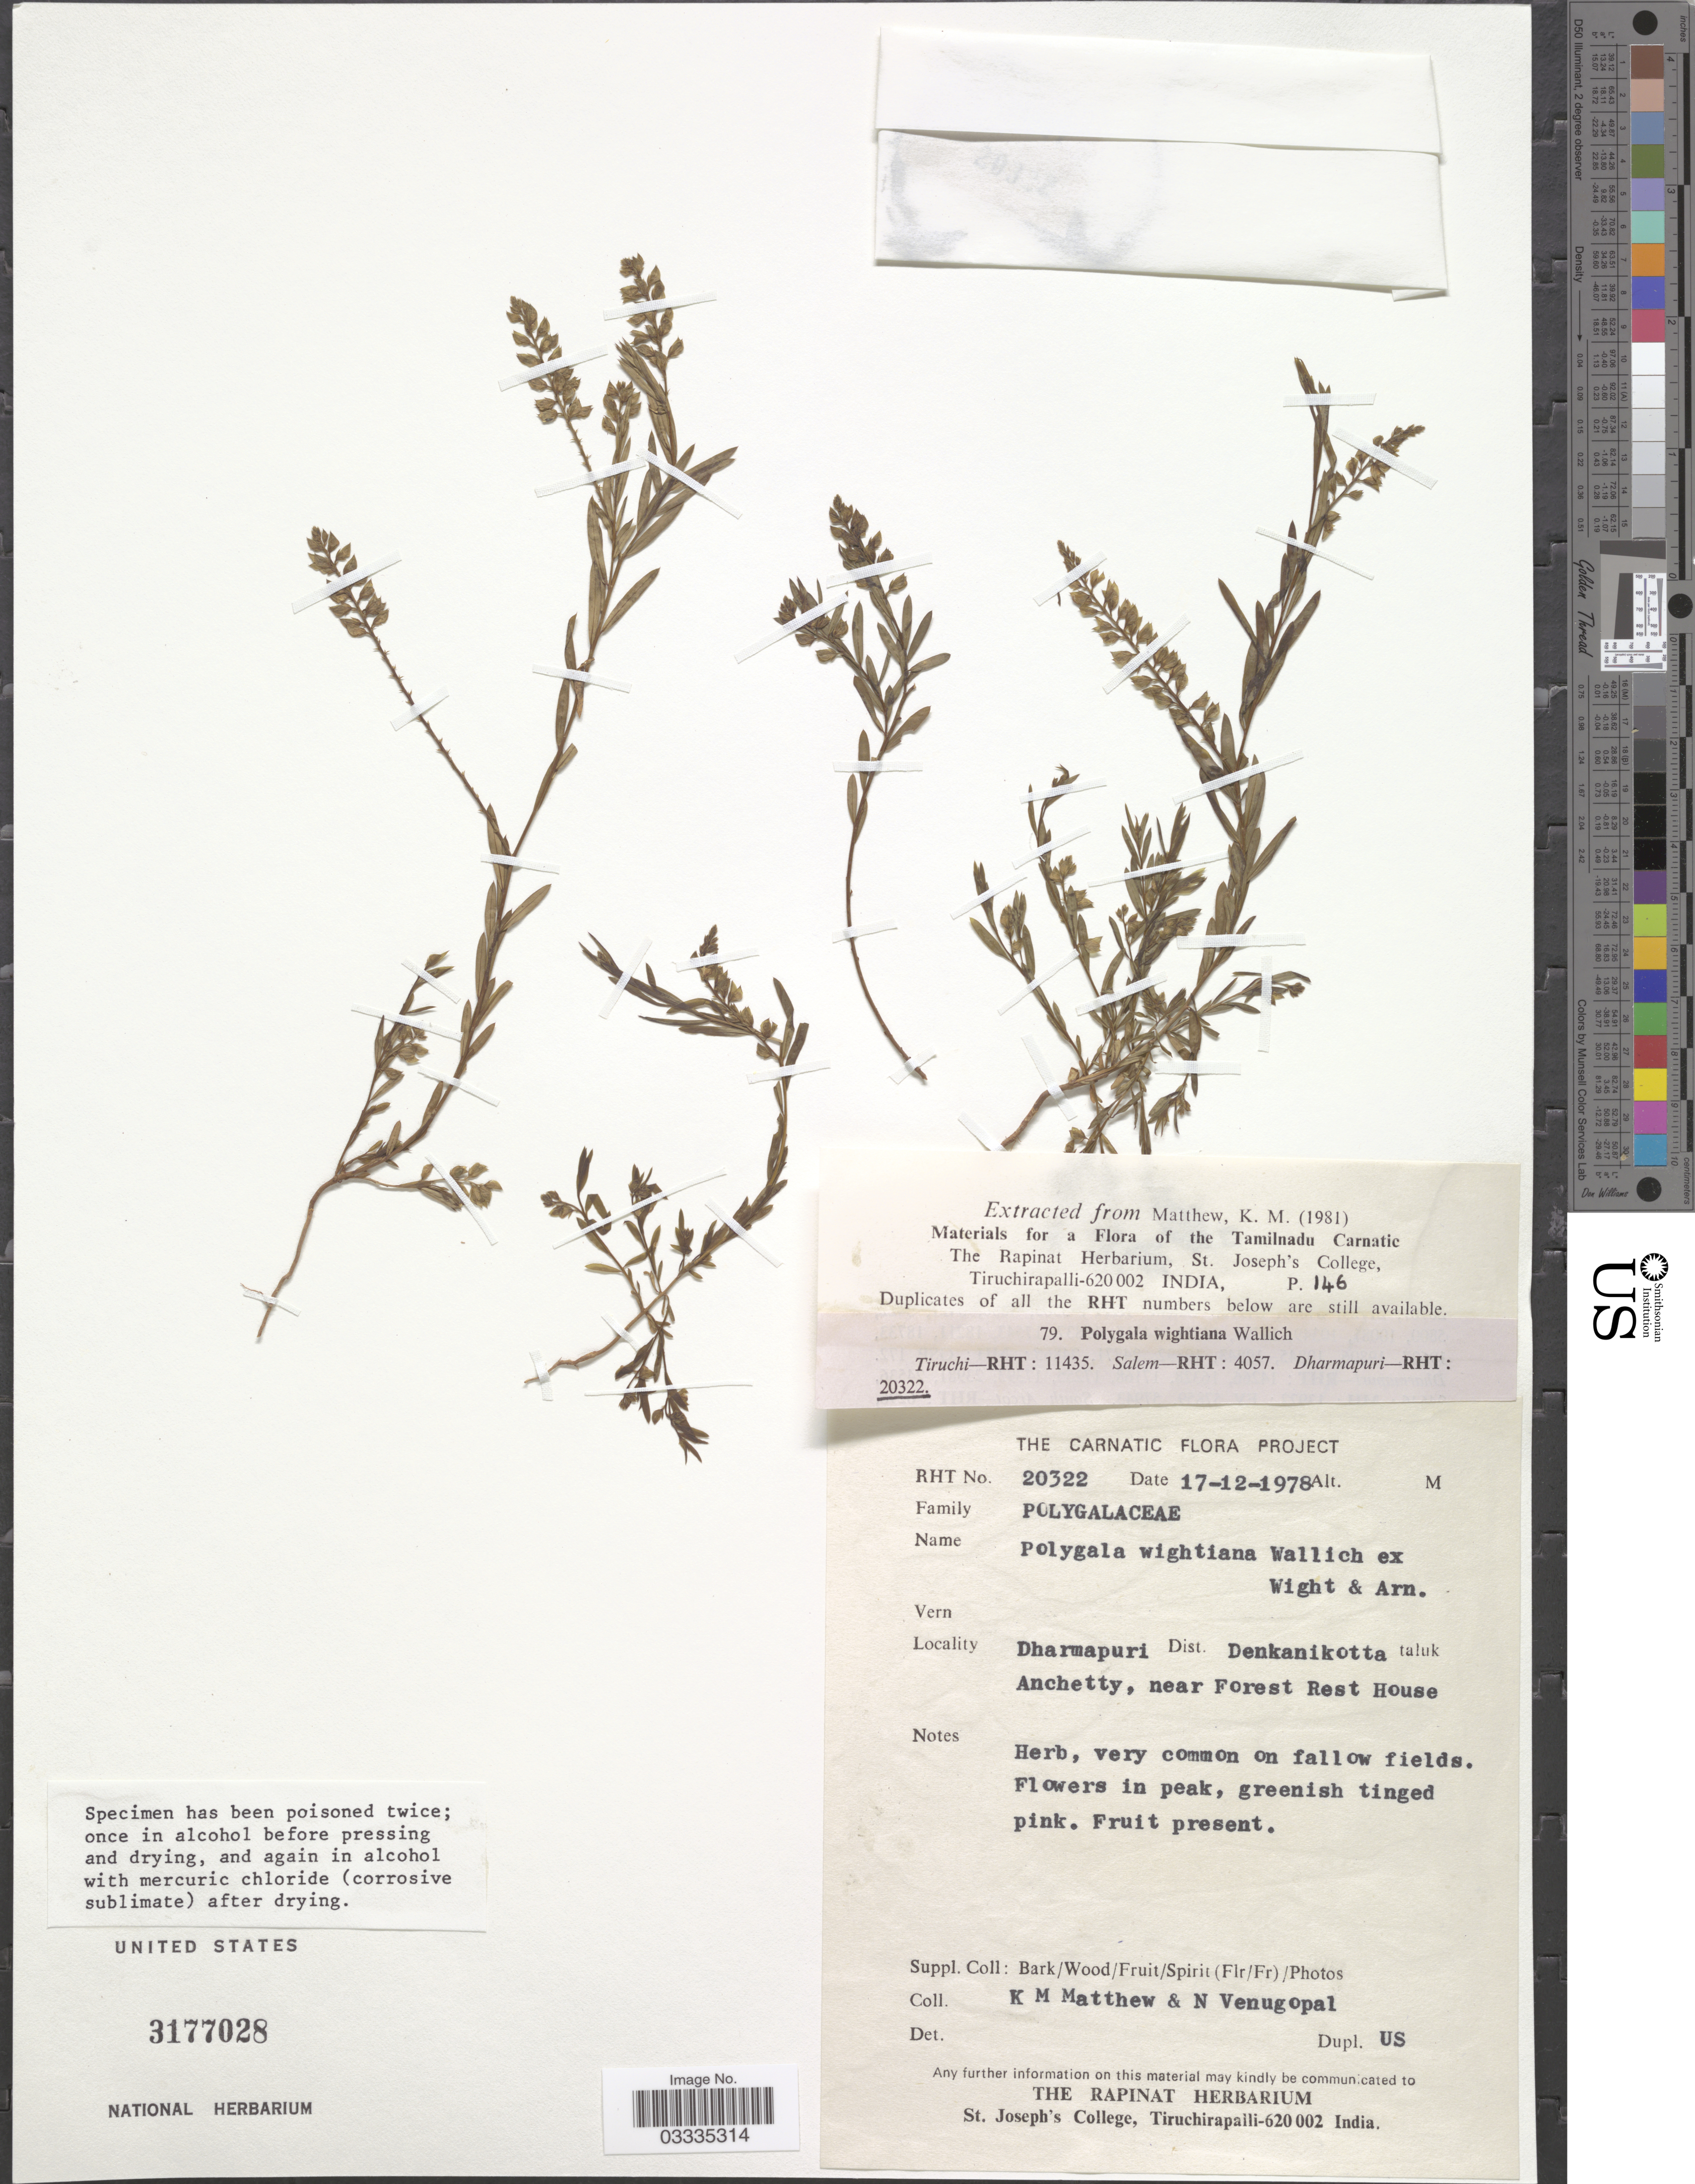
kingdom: Plantae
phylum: Tracheophyta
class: Magnoliopsida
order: Fabales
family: Polygalaceae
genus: Polygala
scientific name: Polygala wightiana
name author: Wall. ex Wight & Arn.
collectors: K. M. Matthew & N. Venugopal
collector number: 20322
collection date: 1978-12-17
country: India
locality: Dharmapuri Dist. Denkanikotta taluk Anchetty, near Forest Rest House.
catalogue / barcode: US 3177028